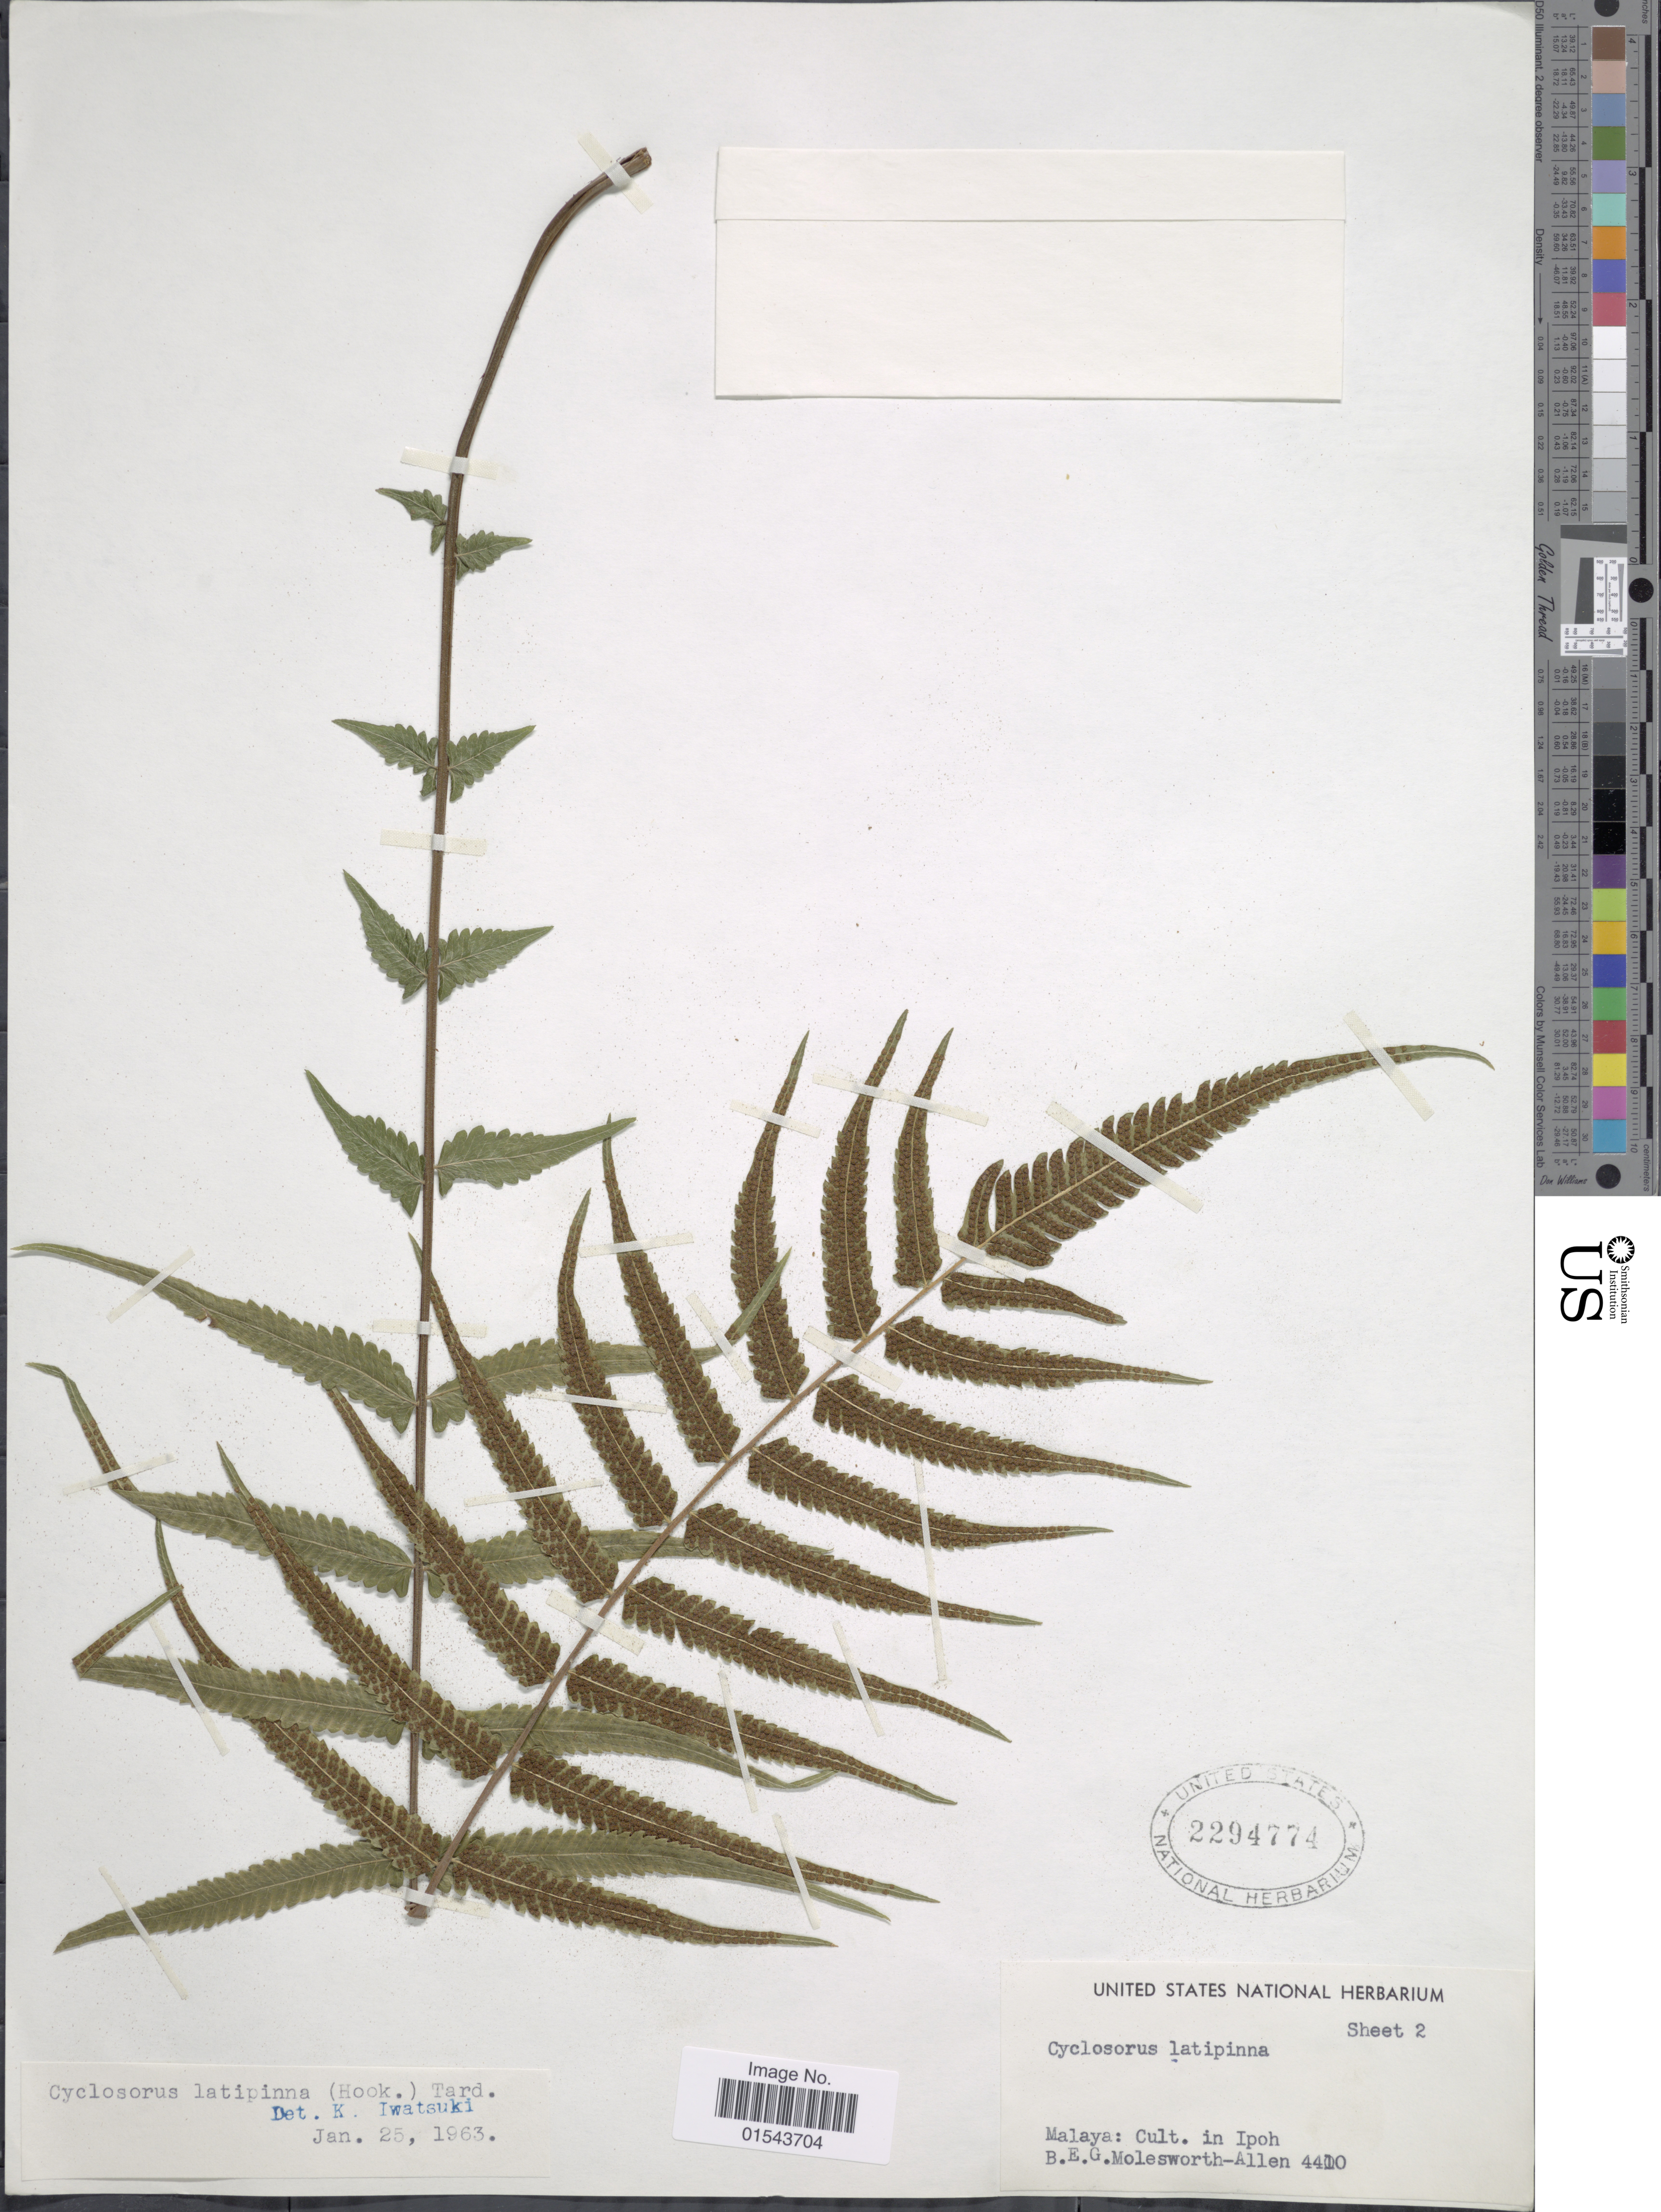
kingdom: Plantae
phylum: Tracheophyta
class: Polypodiopsida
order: Polypodiales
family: Thelypteridaceae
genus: Christella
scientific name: Christella latipinna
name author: (Benth.) H. Lév.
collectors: B. E. G. Molesworth-Allen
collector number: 4410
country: Malaysia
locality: Malaya: Cult. in Ipoh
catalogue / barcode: US 2294774